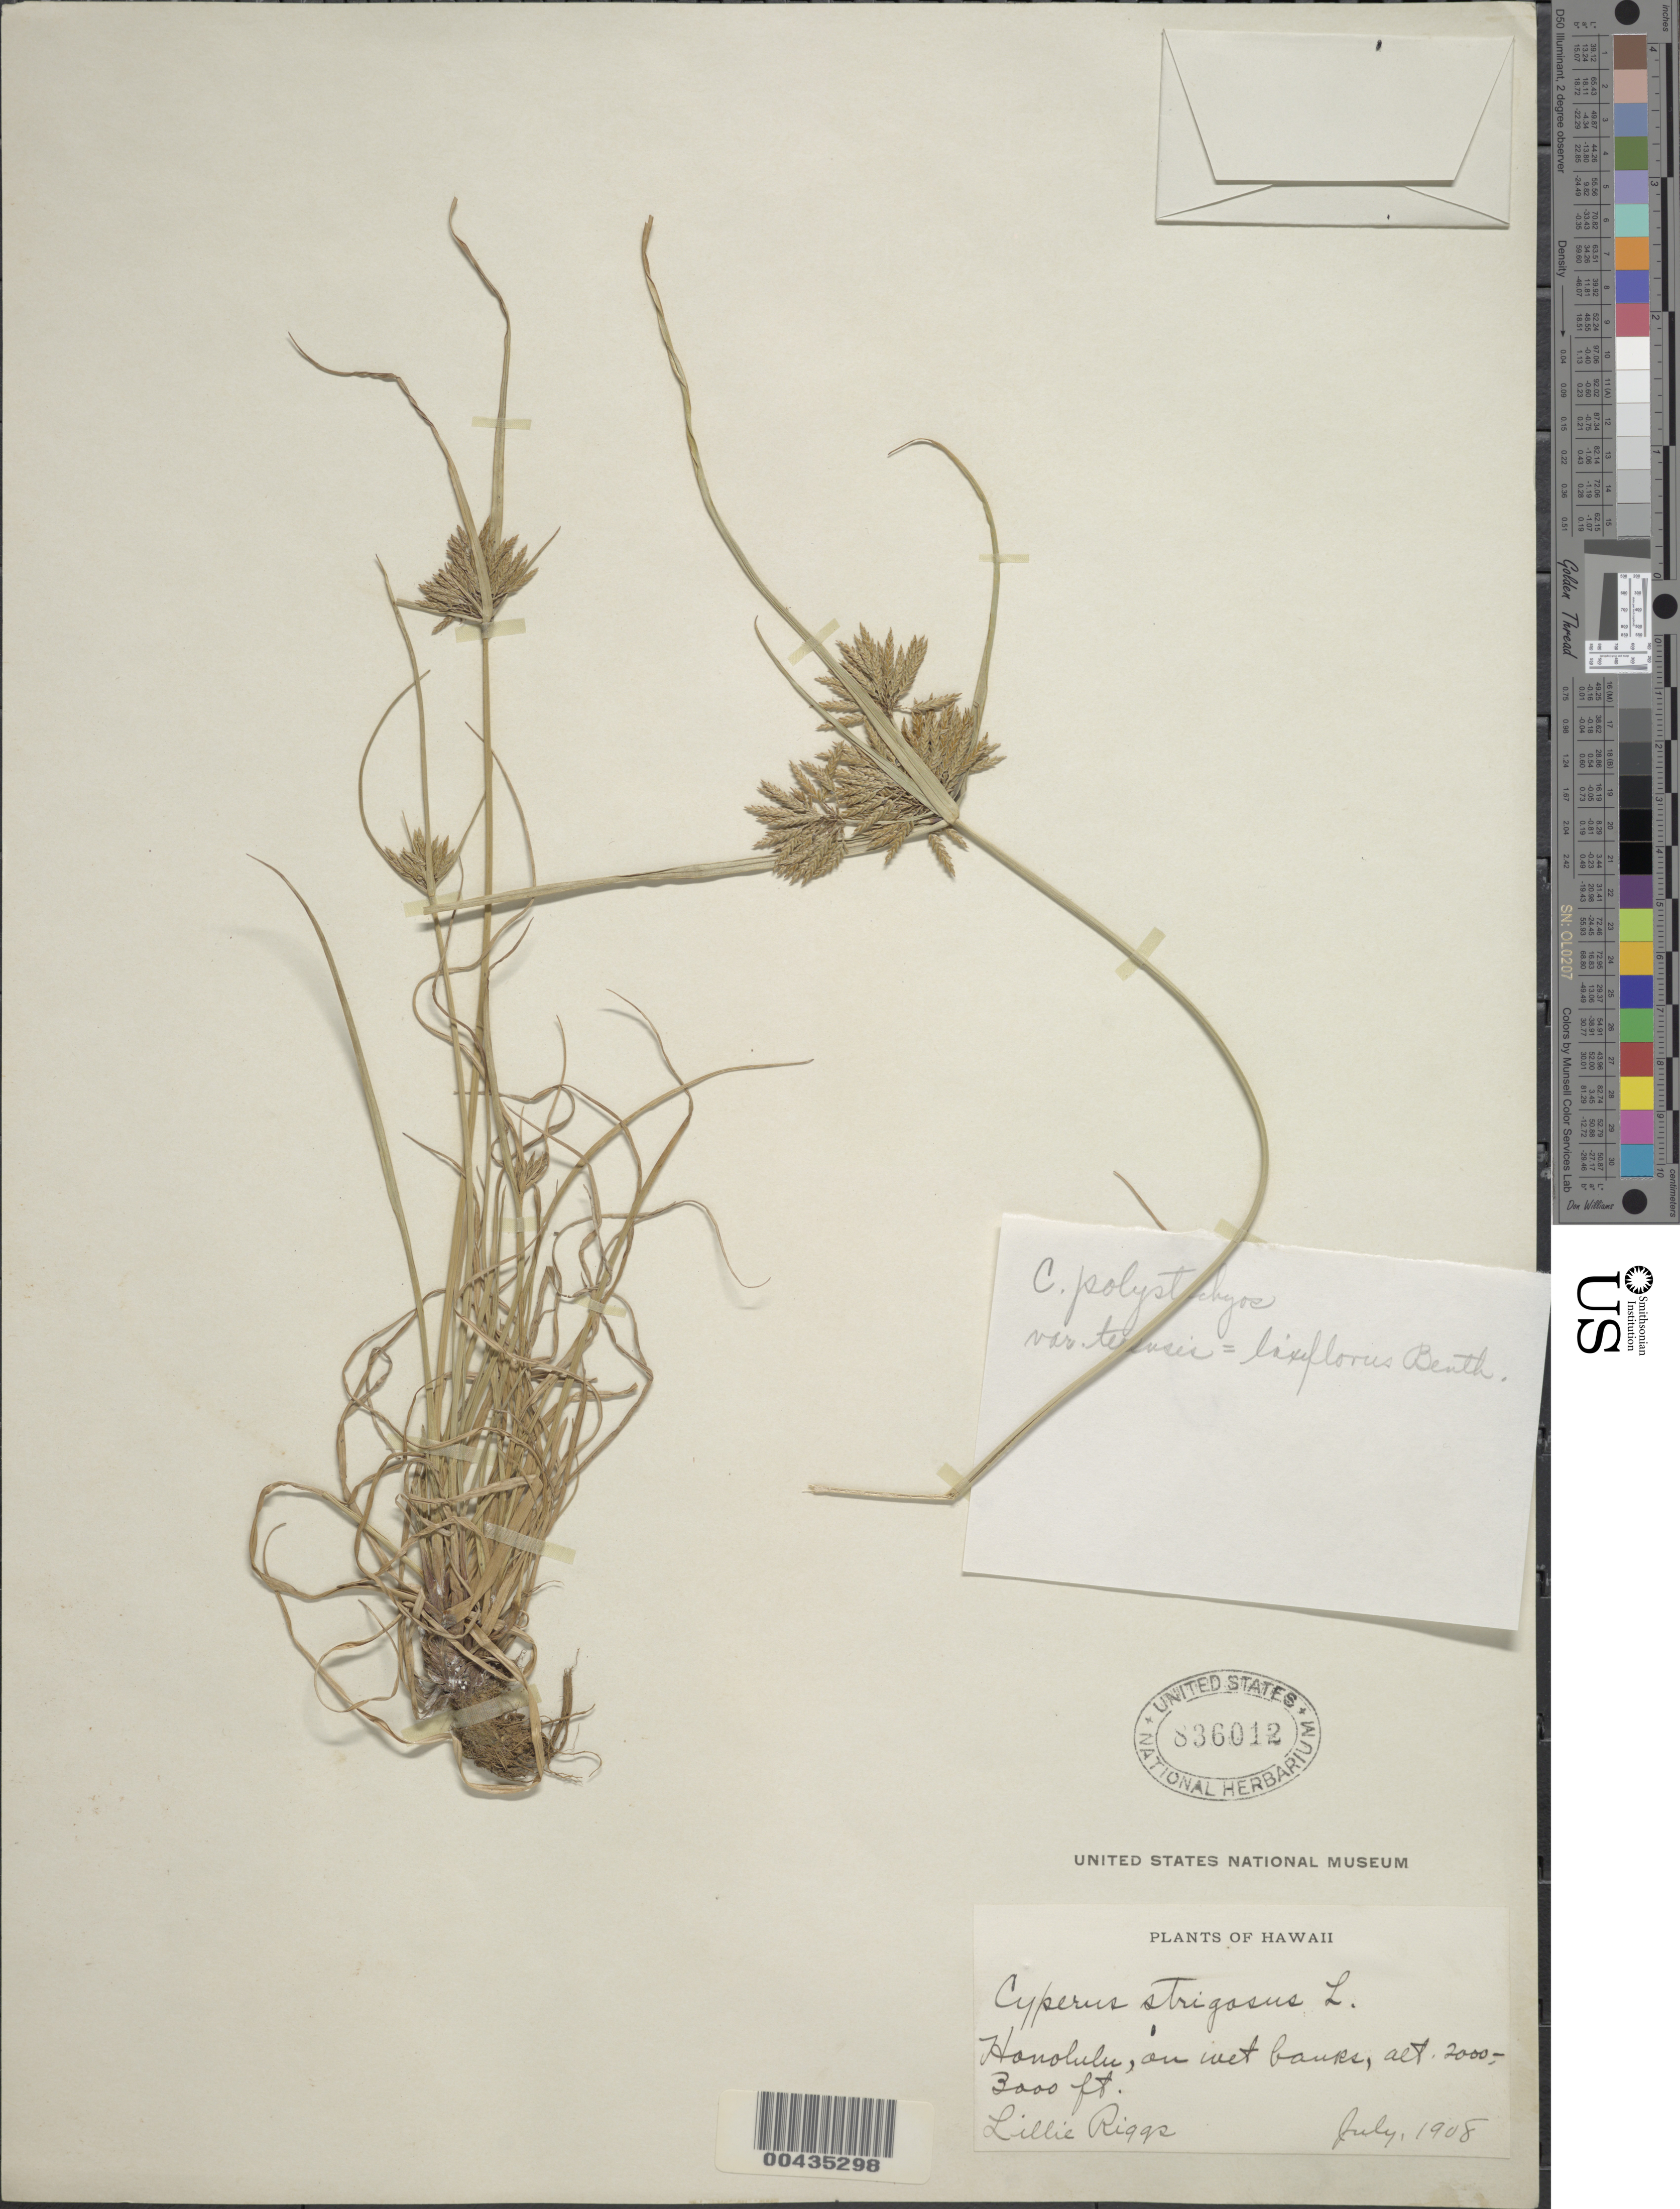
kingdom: Plantae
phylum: Tracheophyta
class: Liliopsida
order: Poales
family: Cyperaceae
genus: Cyperus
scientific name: Cyperus polystachyos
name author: Rottb.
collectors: L. Riggs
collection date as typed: Jul 1908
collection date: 1908-07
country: United States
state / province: Hawaii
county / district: Honolulu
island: Oahu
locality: Honolulu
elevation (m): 610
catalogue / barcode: US 836012